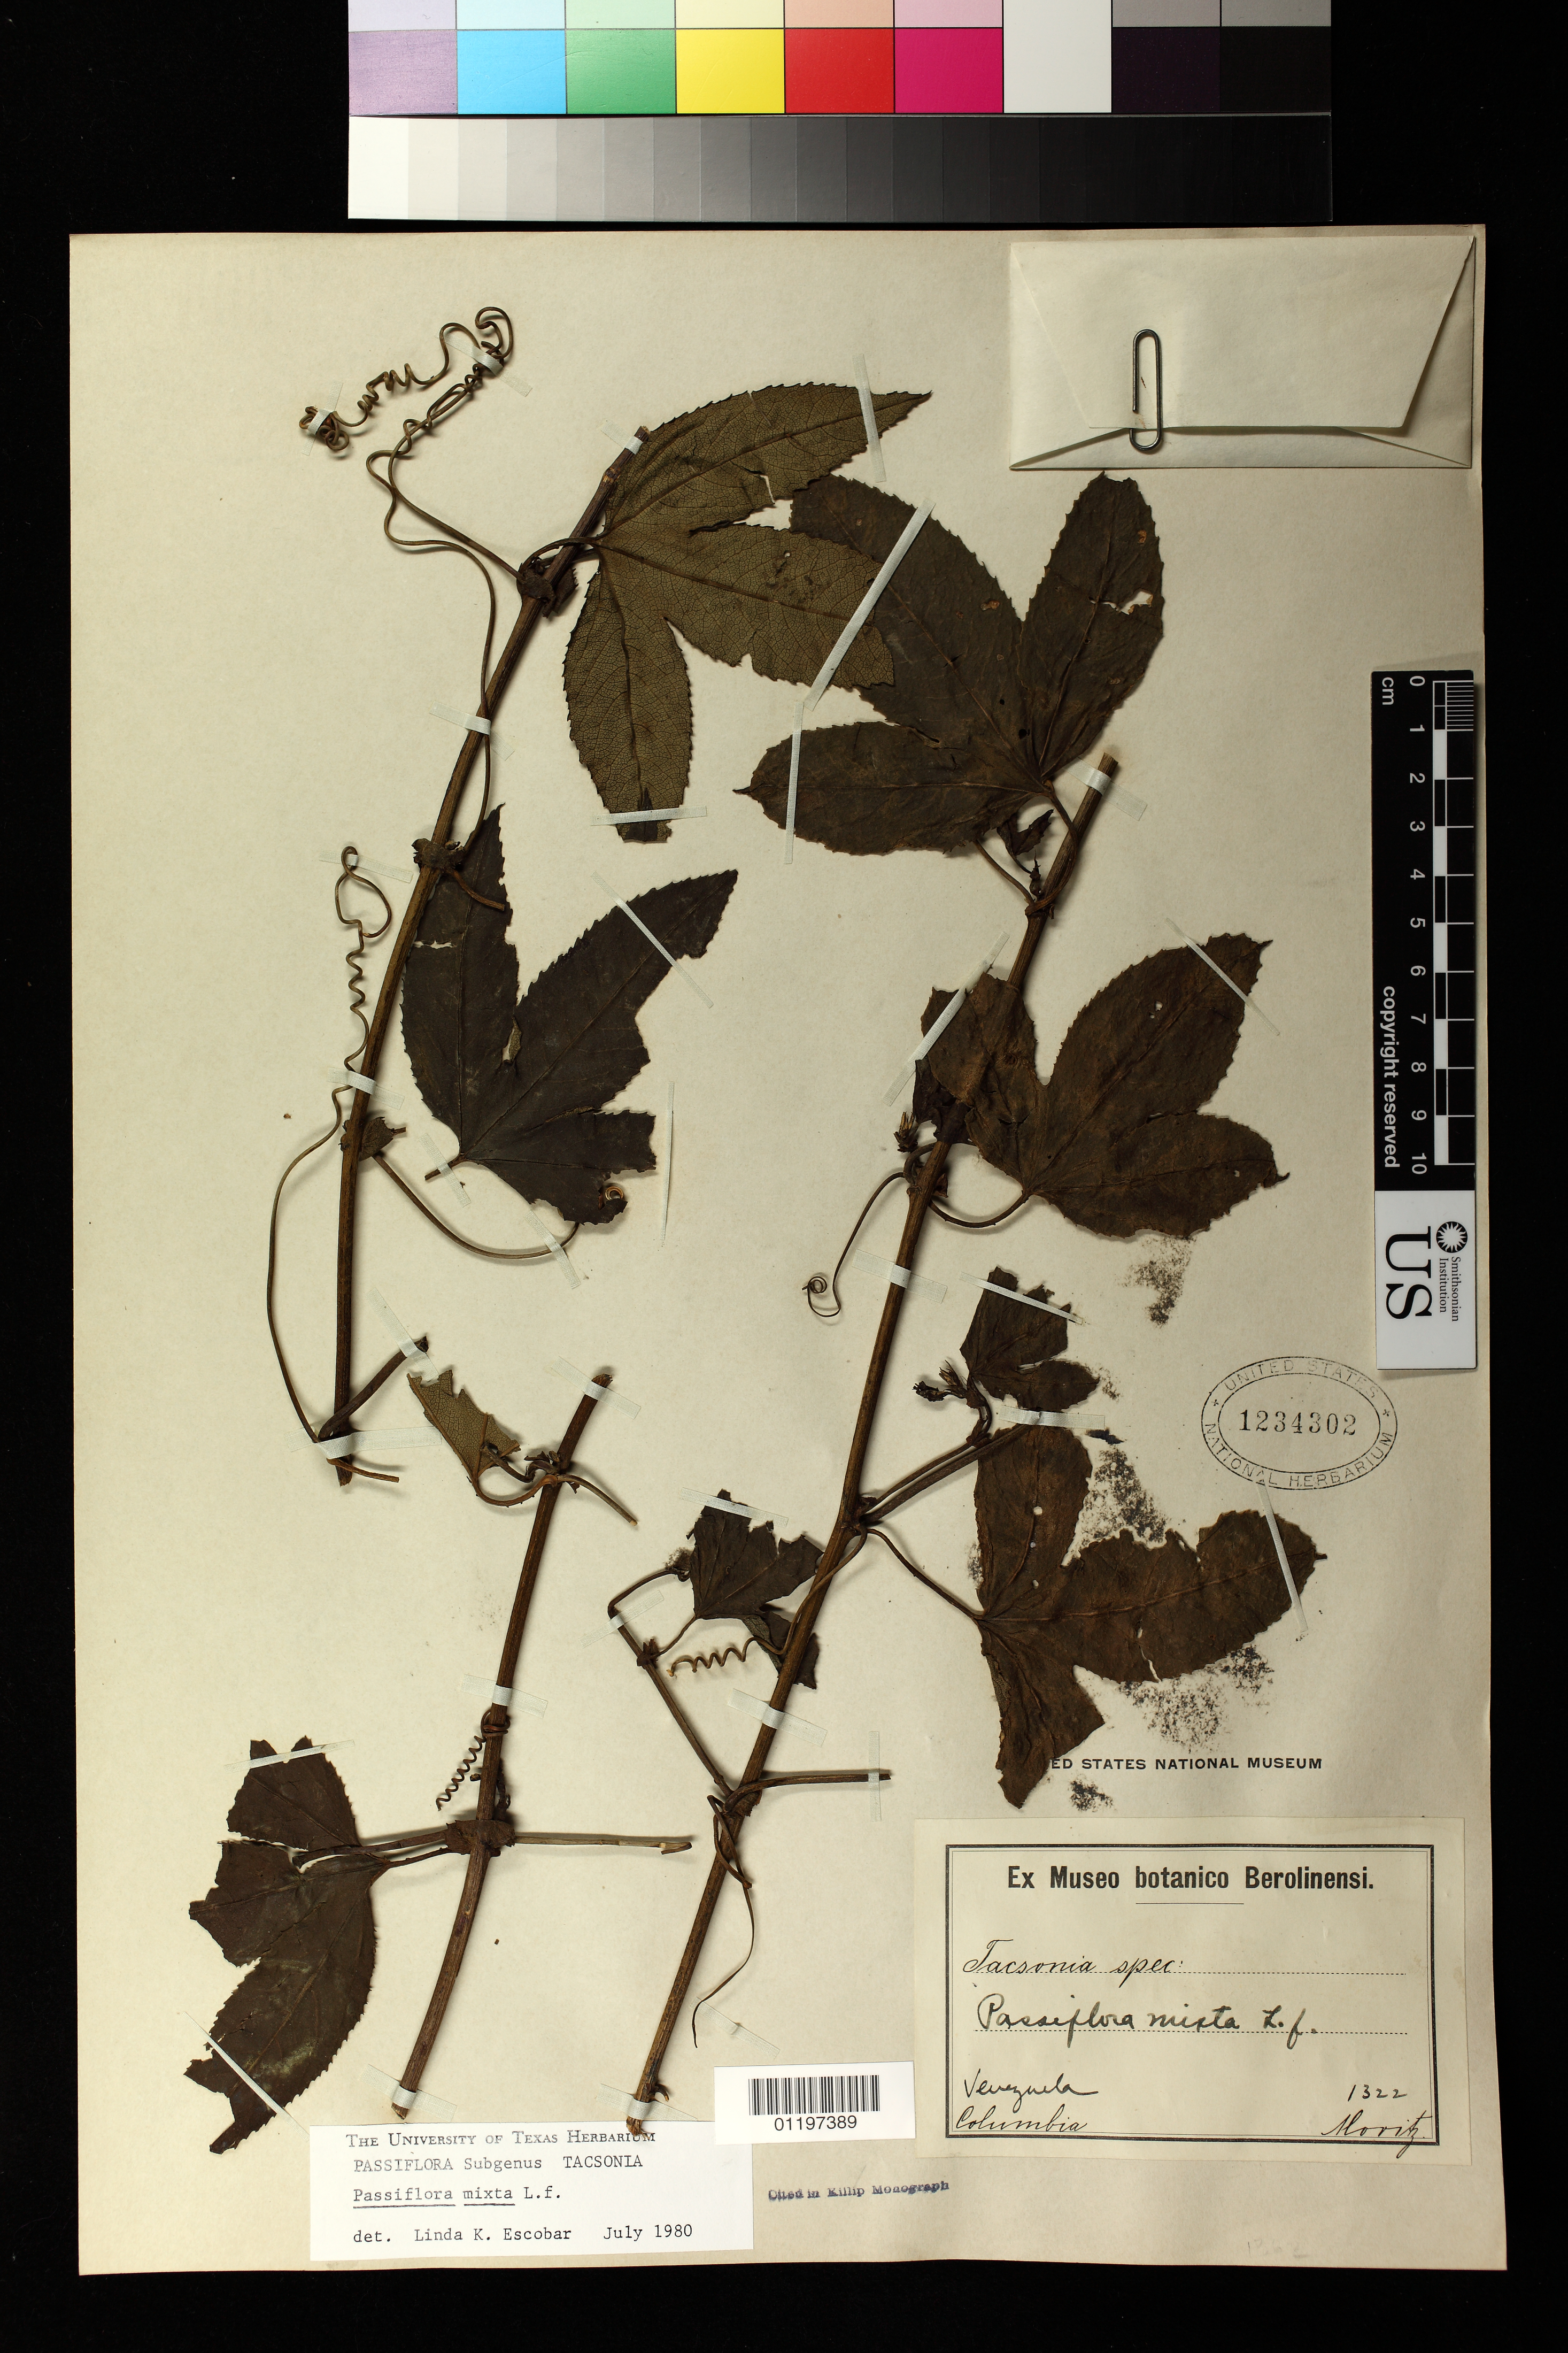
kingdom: Plantae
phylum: Tracheophyta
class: Magnoliopsida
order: Malpighiales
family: Passifloraceae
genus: Passiflora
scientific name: Passiflora mixta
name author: L. f.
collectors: Moritz, --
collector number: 1322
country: Colombia / Venezuela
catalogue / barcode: US 1234302